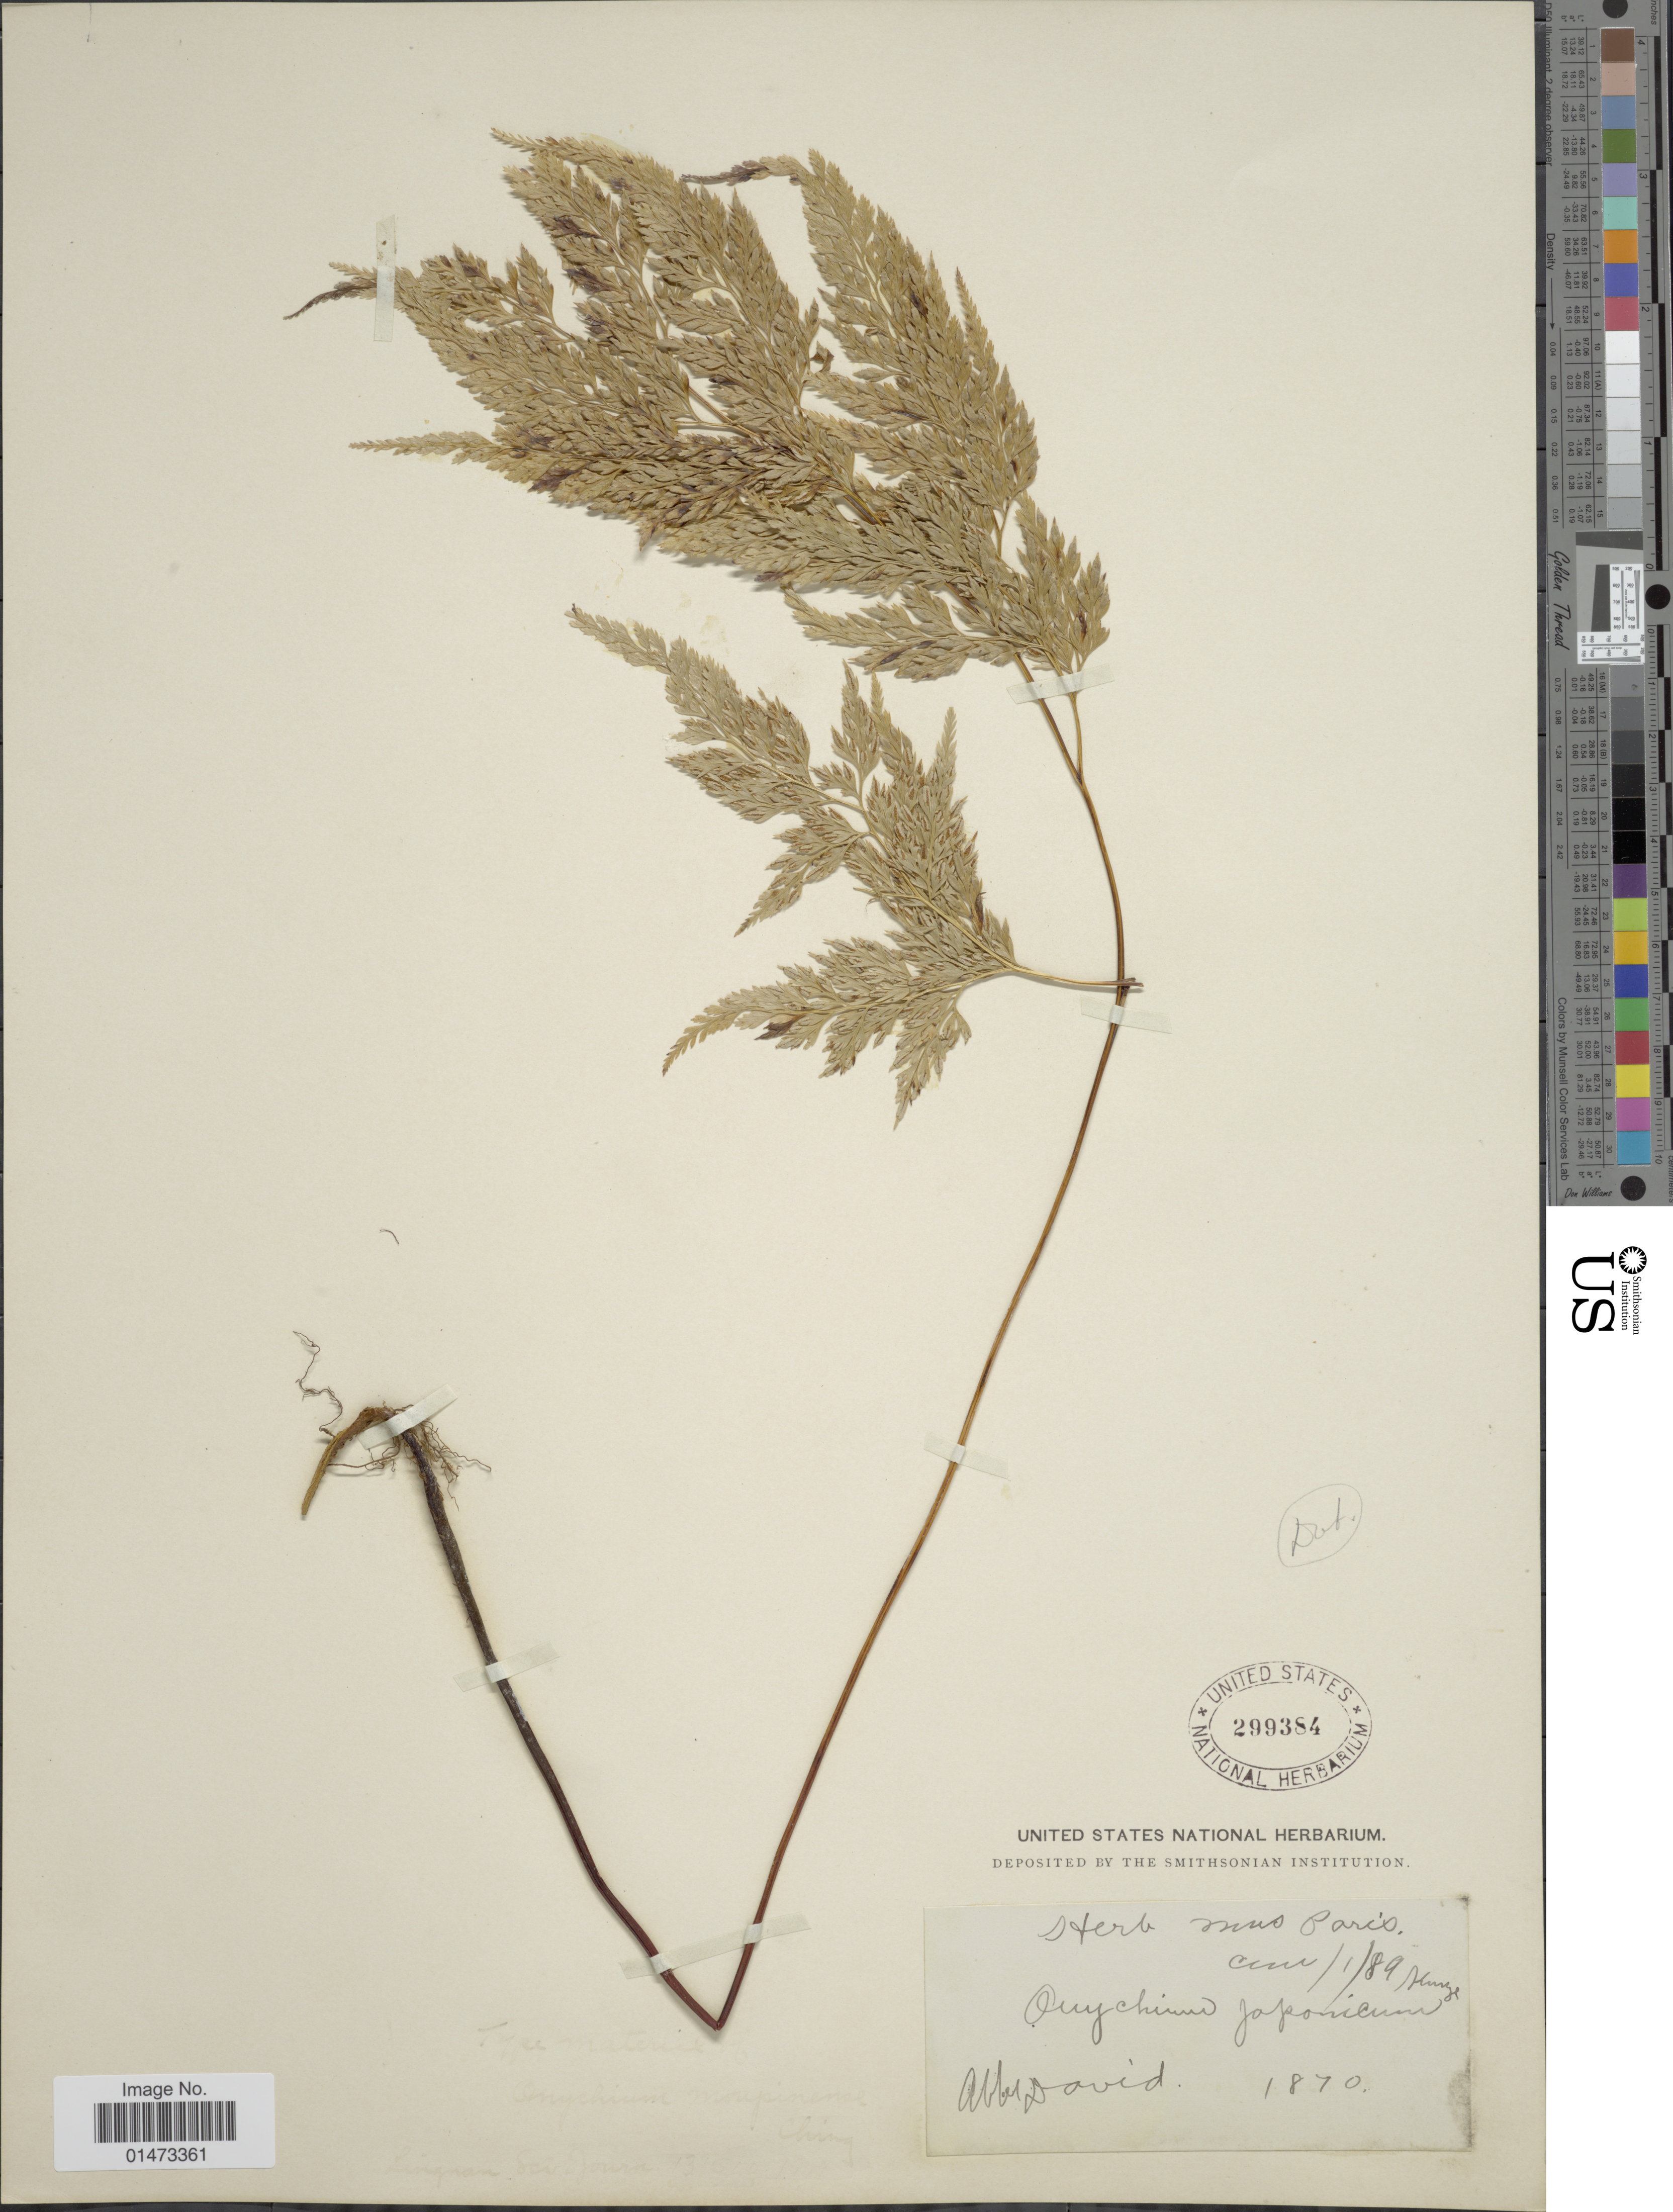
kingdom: Plantae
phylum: Tracheophyta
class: Polypodiopsida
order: Polypodiales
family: Pteridaceae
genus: Onychium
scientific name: Onychium moupinense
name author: Ching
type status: Possible Type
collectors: A. J. P. David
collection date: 1870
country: China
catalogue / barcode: US 299384